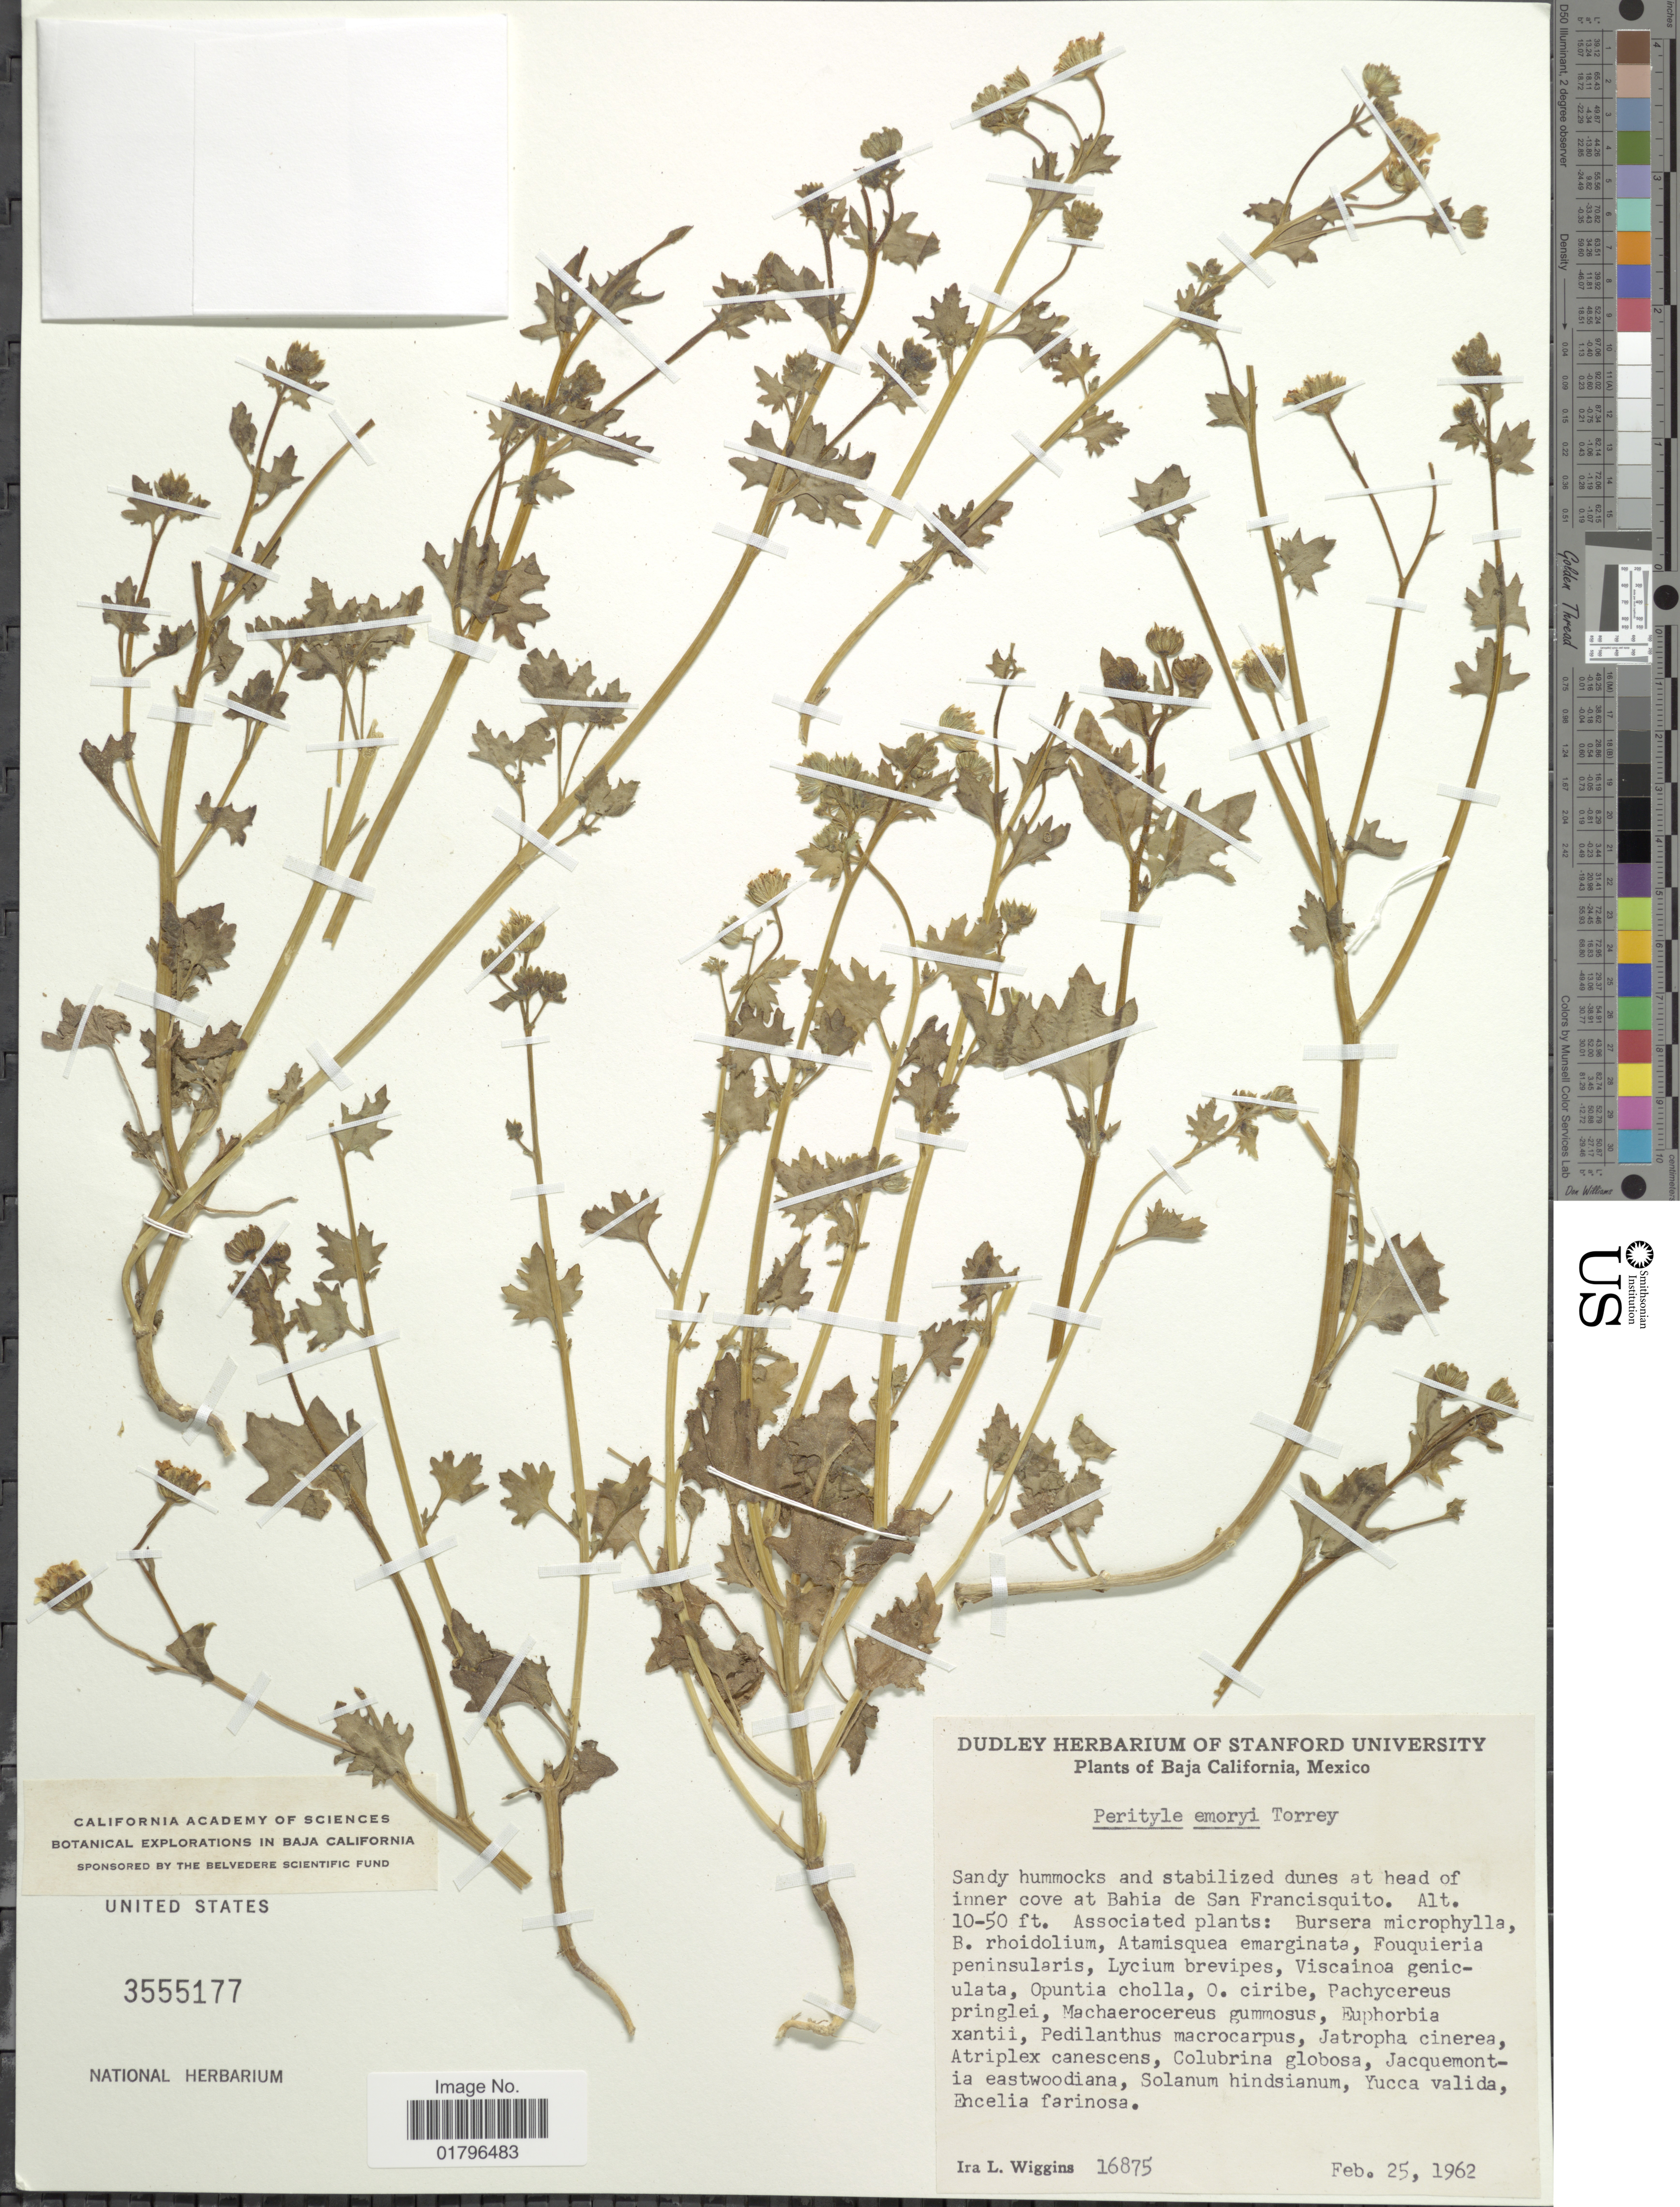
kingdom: Plantae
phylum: Tracheophyta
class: Magnoliopsida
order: Asterales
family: Asteraceae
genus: Perityle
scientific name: Perityle emoryi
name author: Torr.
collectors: I. L. Wiggins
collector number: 16875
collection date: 1962-02-25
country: Mexico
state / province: Baja California Sur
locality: At head of inner cove at Bahia de San Francisquito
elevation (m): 3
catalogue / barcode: US 3555177